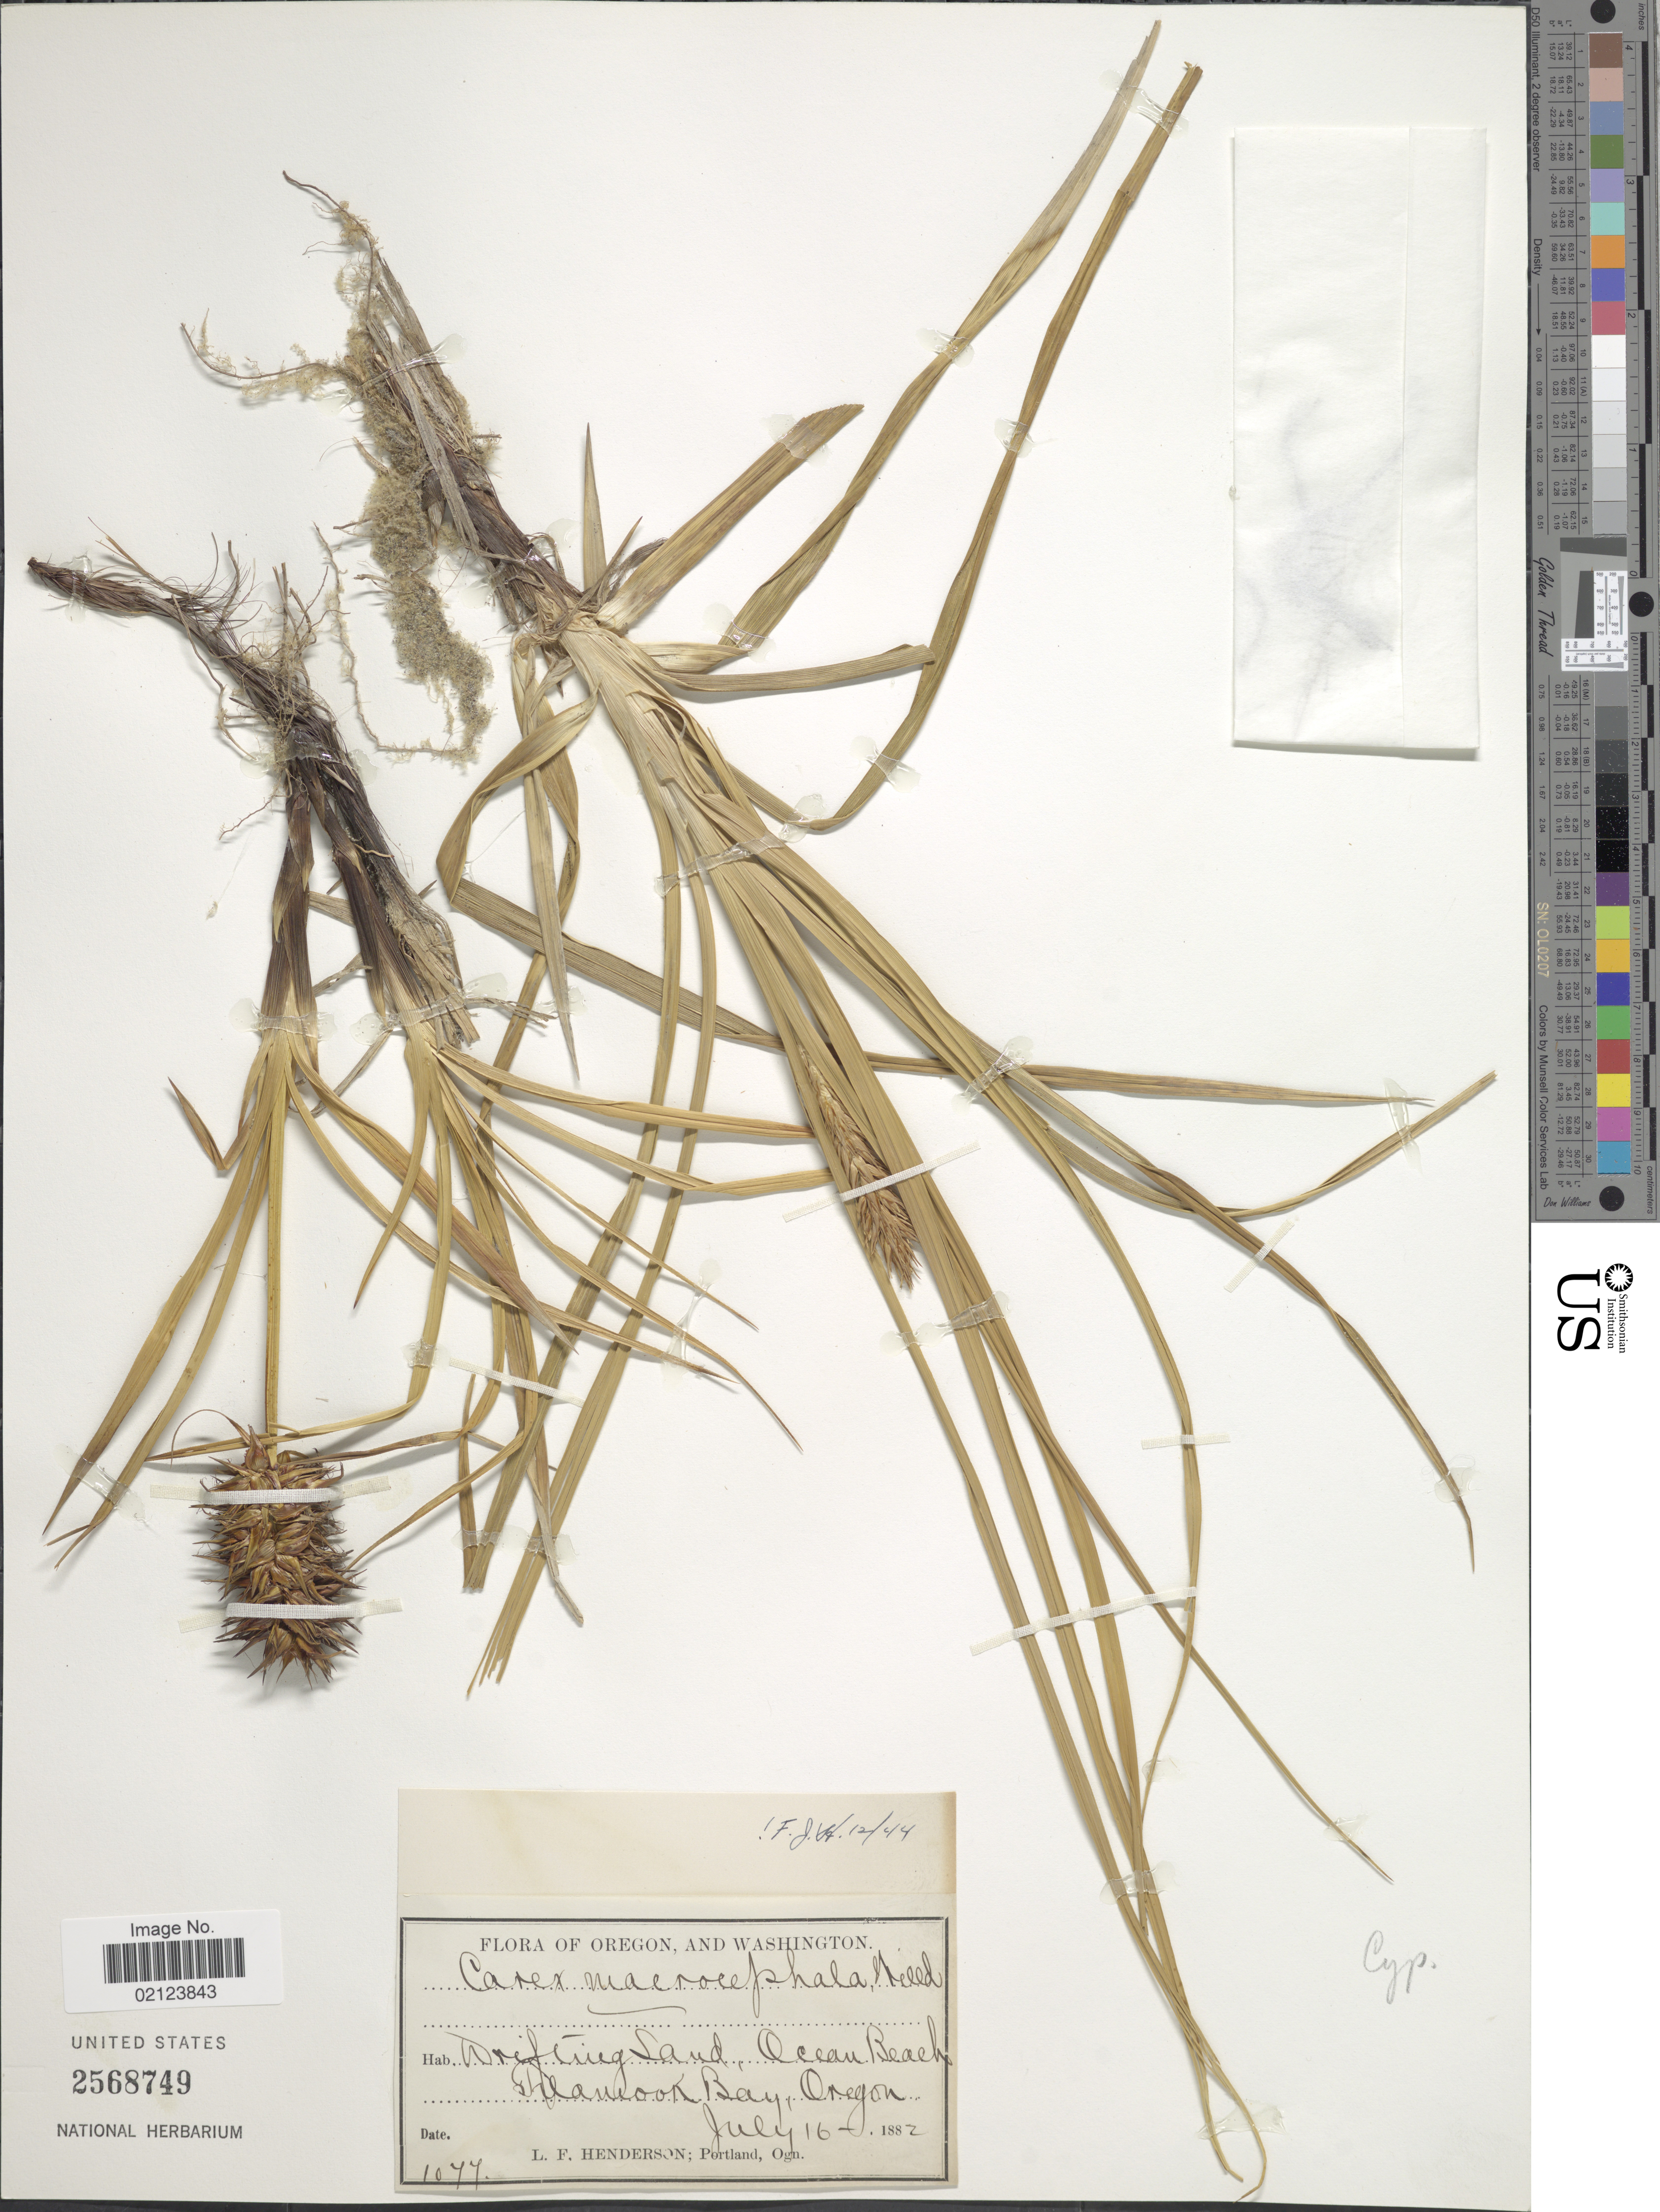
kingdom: Plantae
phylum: Tracheophyta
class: Liliopsida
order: Poales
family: Cyperaceae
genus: Carex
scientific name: Carex macrocephala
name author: Willd. ex Spreng.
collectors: L. Henderson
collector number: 1077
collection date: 1882-07-16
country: United States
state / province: Oregon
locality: Tilamook Bay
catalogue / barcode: US 2568749